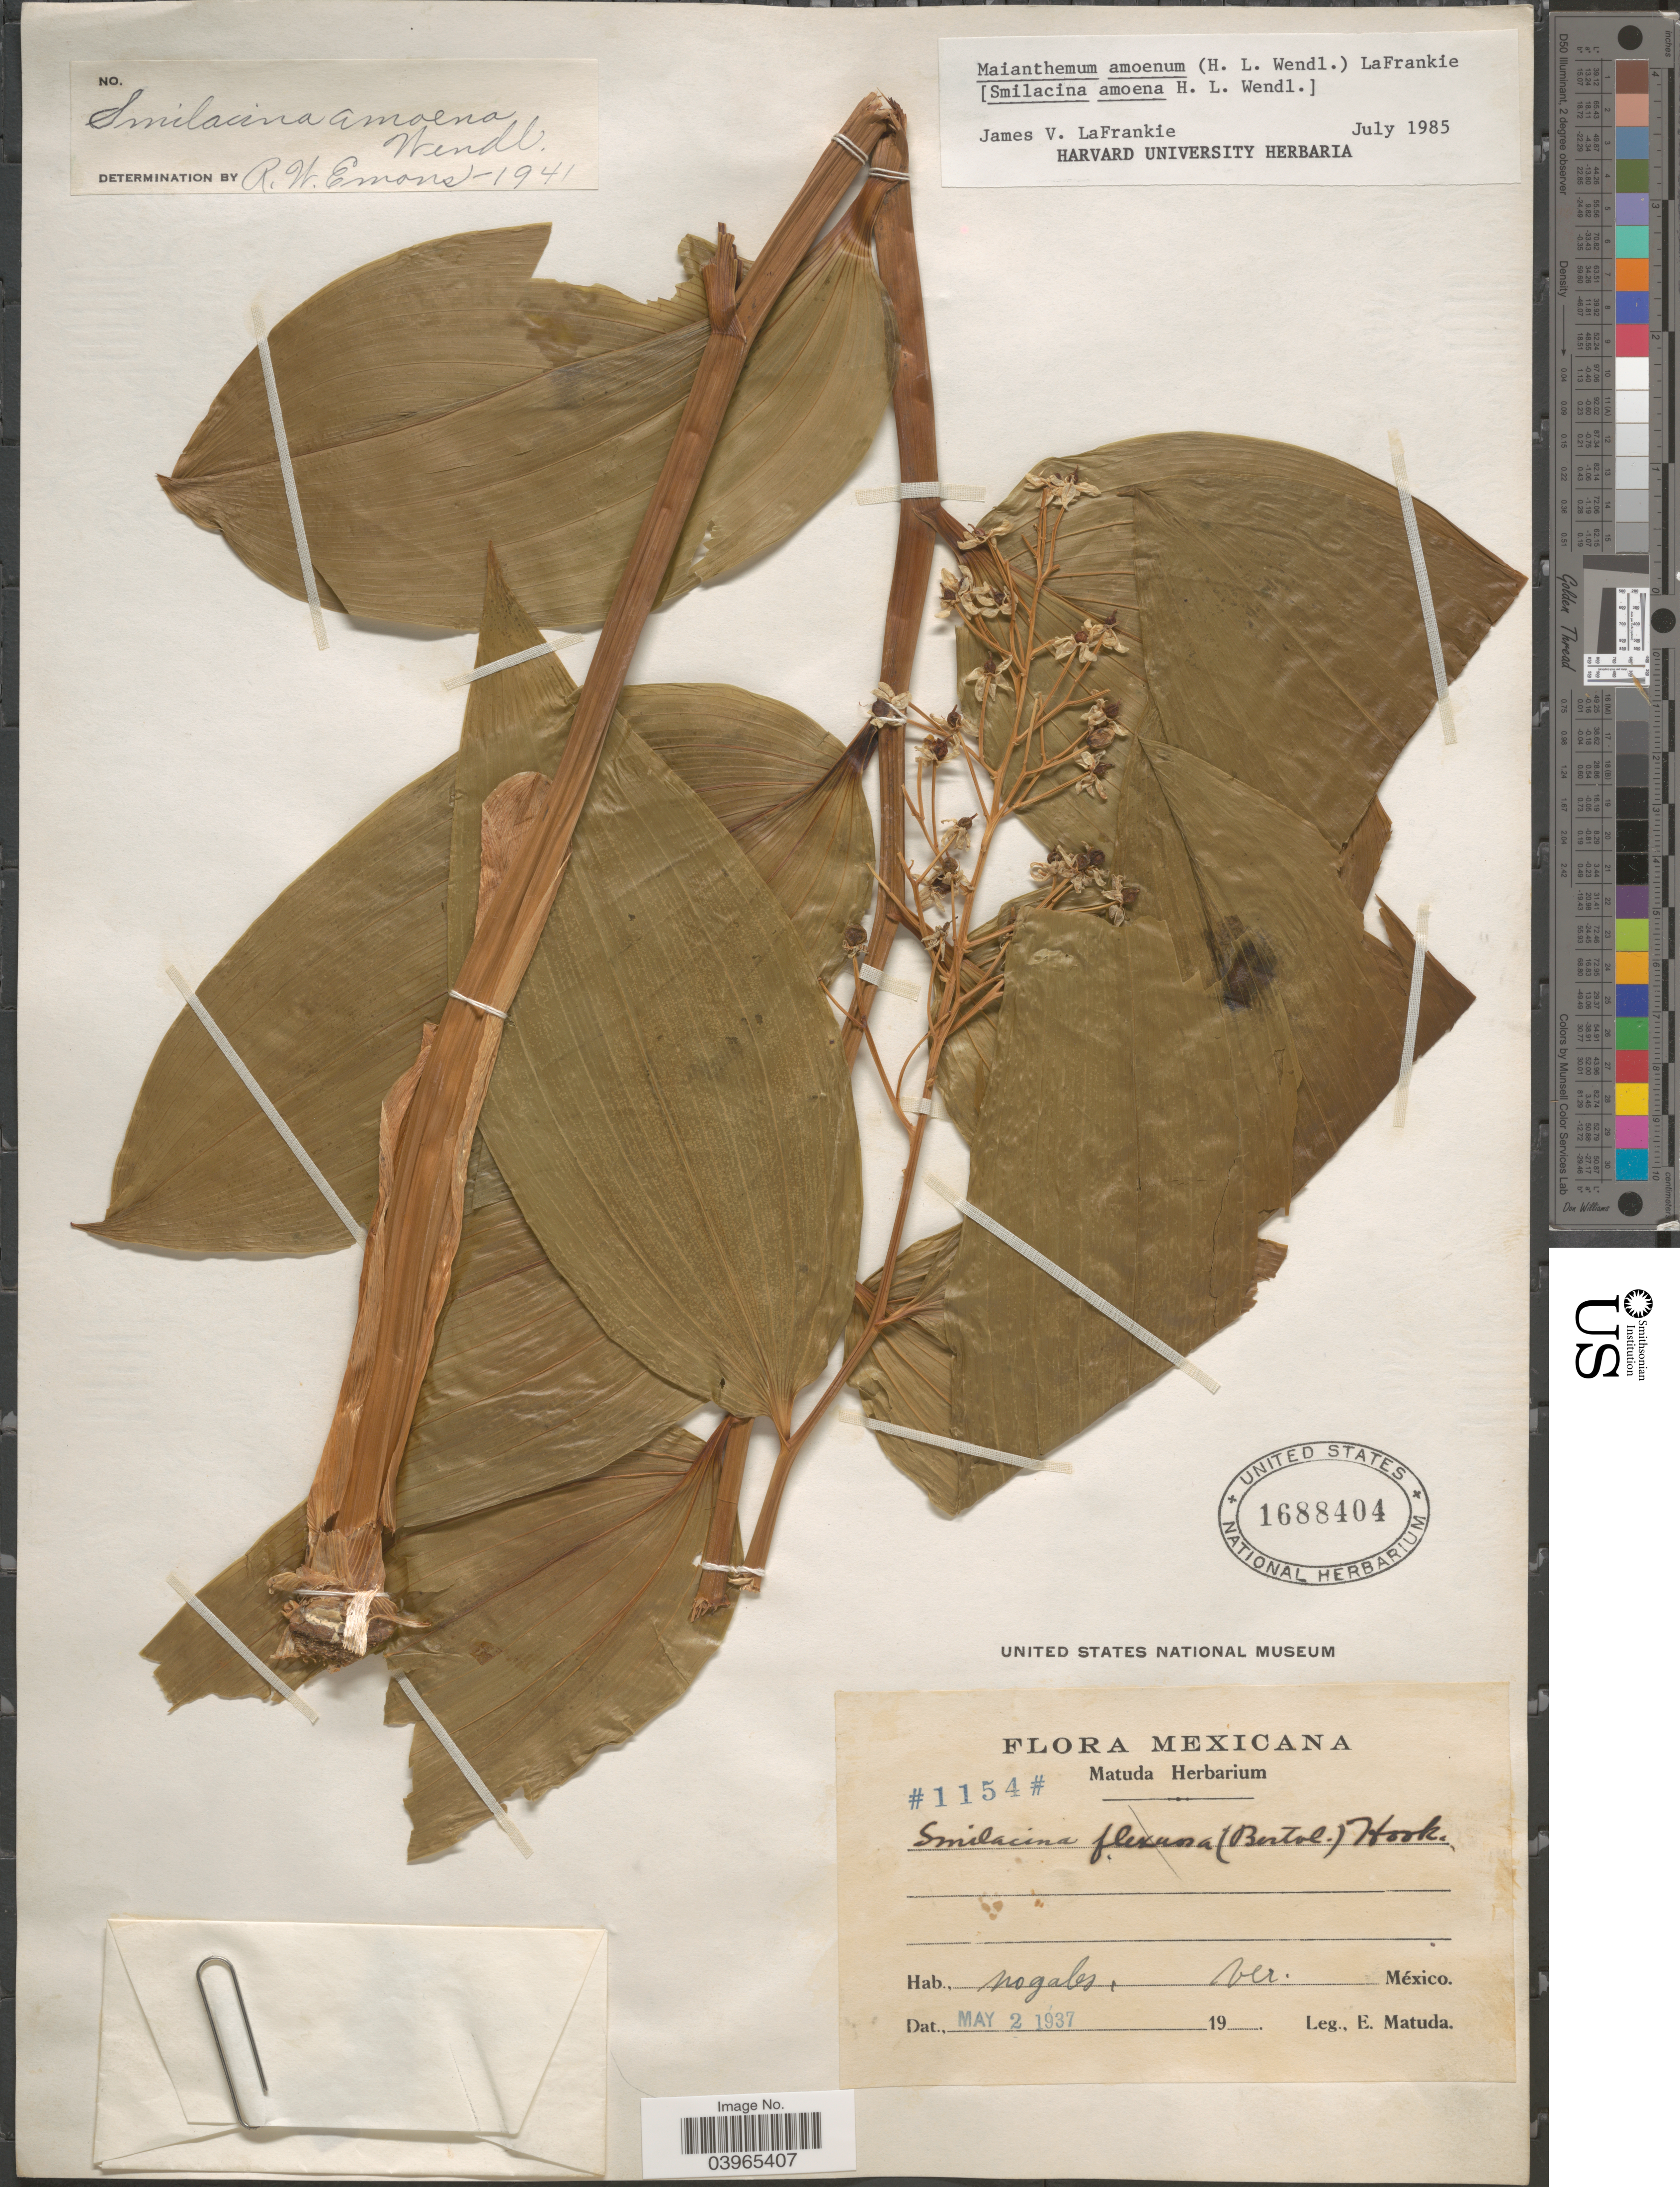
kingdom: Plantae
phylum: Tracheophyta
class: Liliopsida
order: Asparagales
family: Asparagaceae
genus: Maianthemum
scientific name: Maianthemum amoenum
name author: (H.L. Wendl.) LaFrankie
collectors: E. Matuda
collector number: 1154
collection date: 1937-05-02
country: Mexico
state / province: Veracruz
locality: Nogales, Ver.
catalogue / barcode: US 1688404